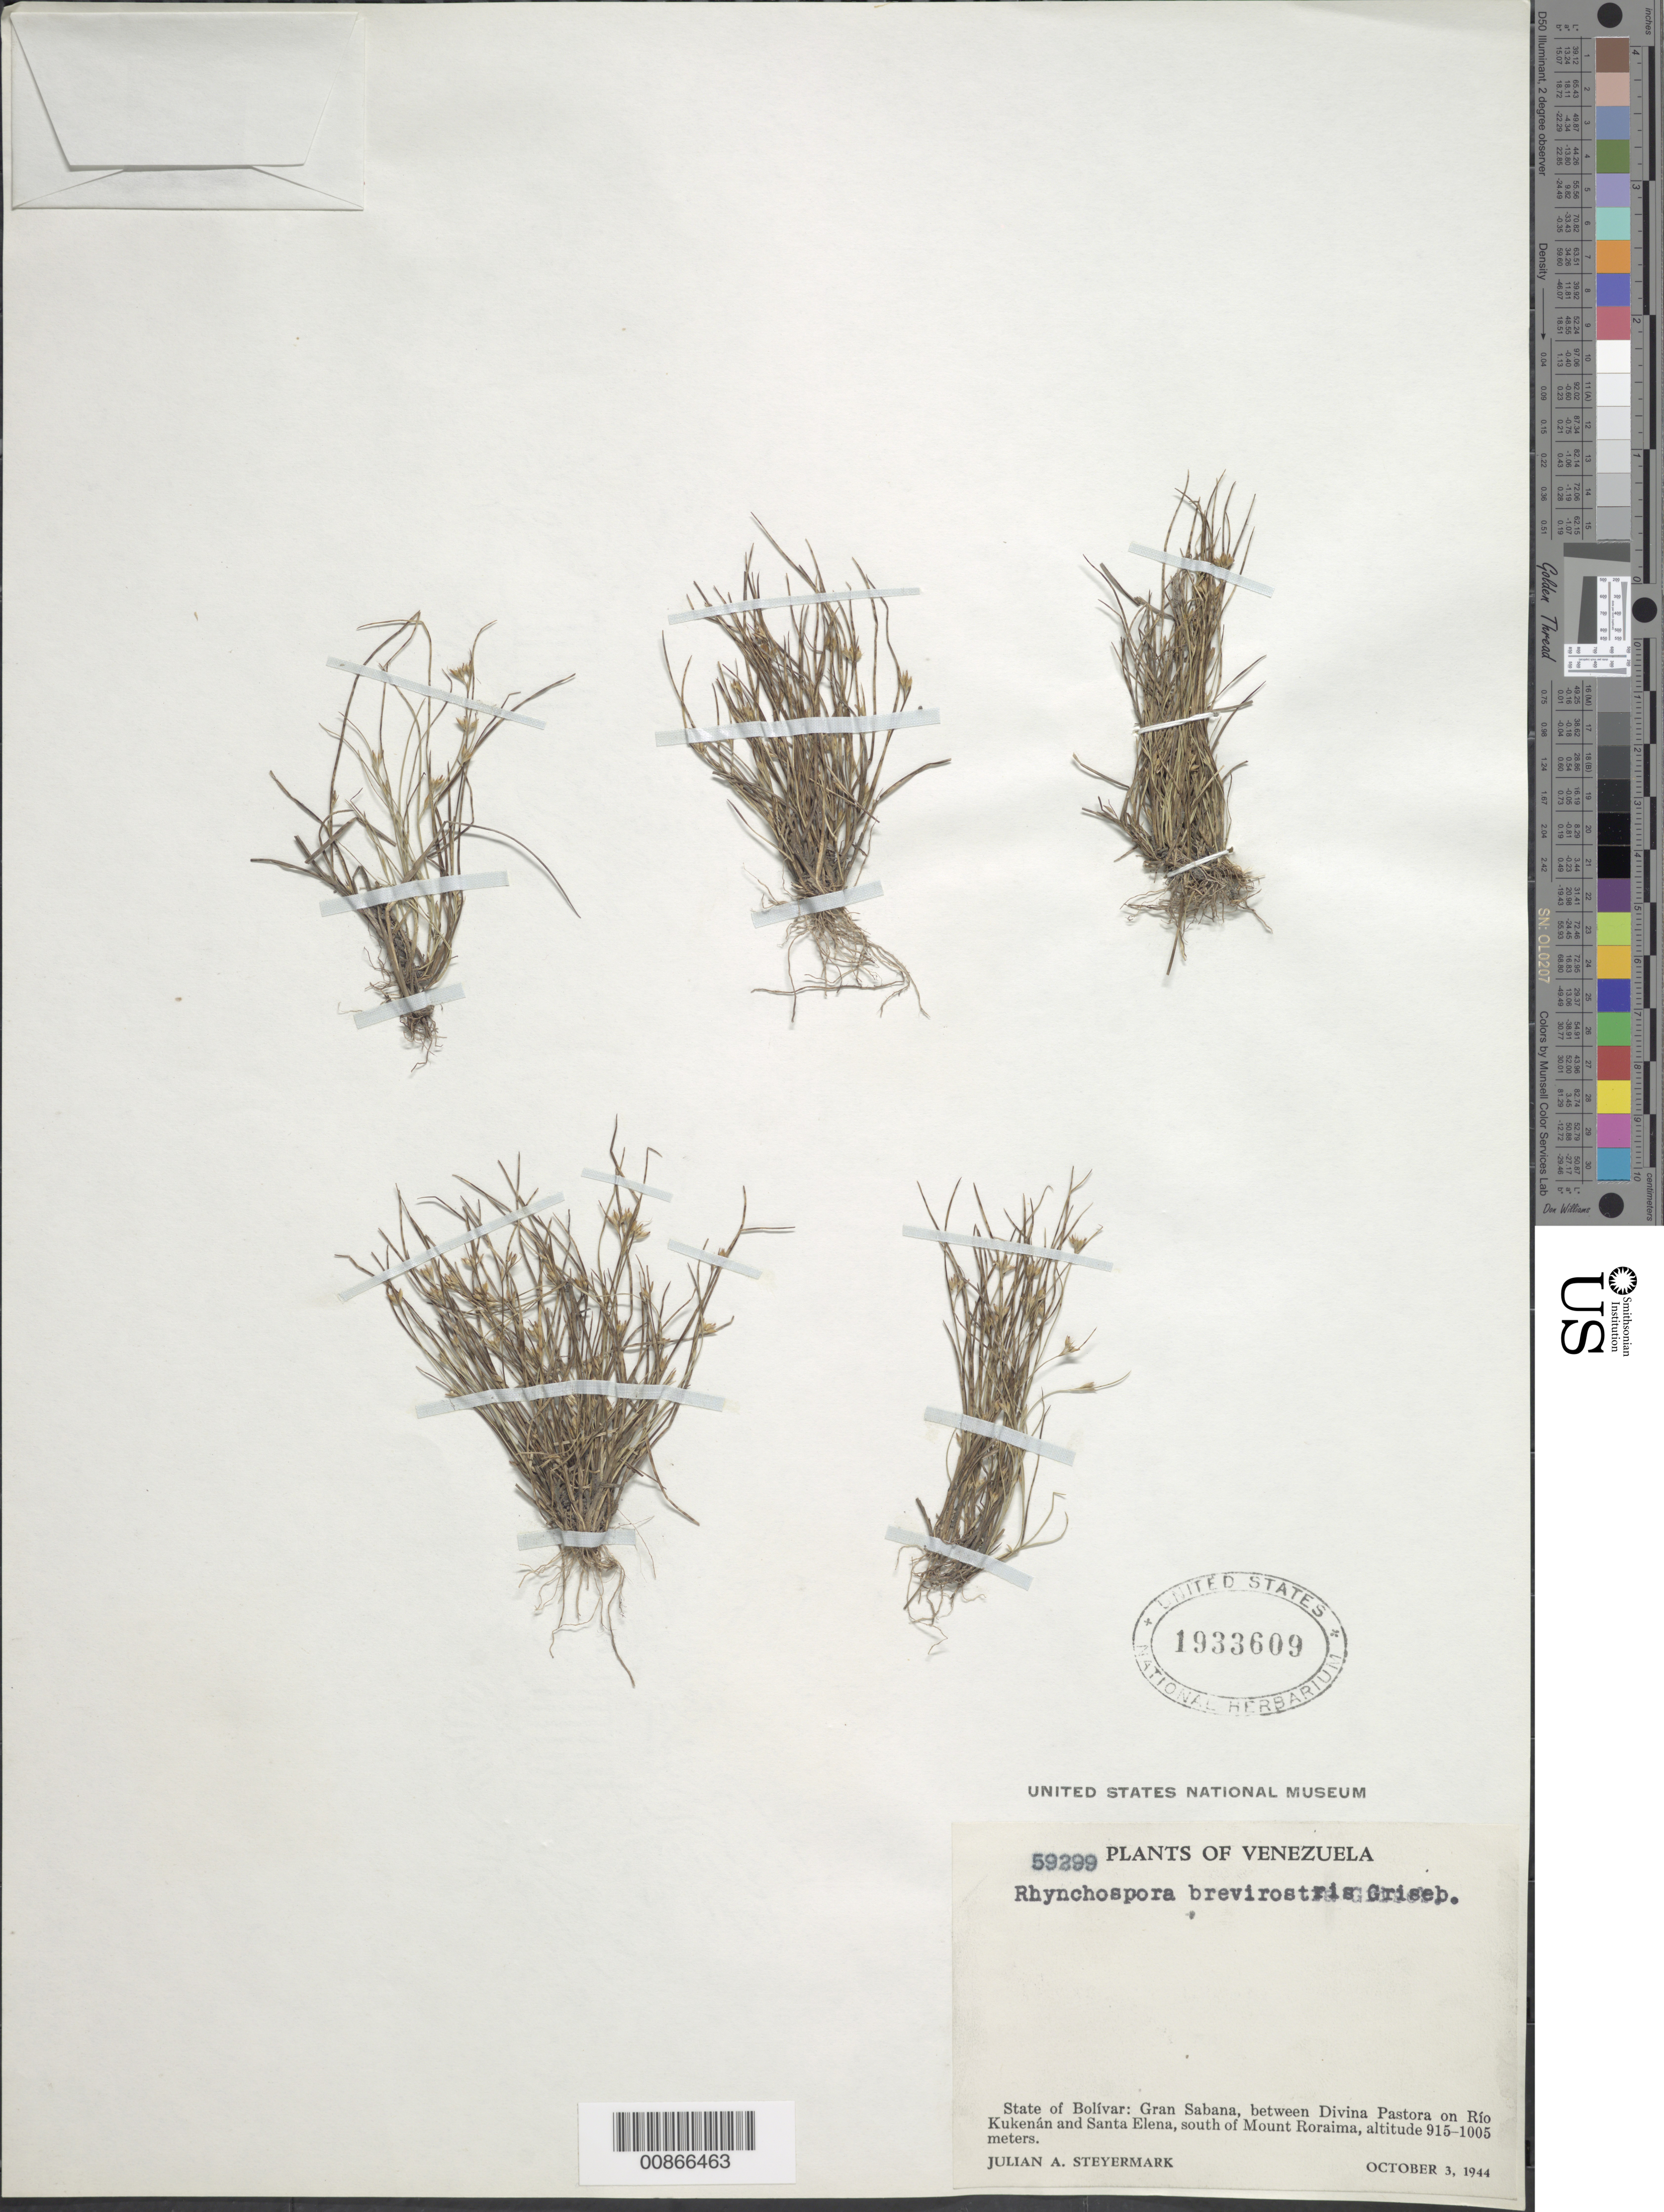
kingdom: Plantae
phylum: Tracheophyta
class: Liliopsida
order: Poales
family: Cyperaceae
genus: Rhynchospora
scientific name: Rhynchospora brevirostris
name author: Griseb.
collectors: J. Steyermark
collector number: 59299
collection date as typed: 3-Oct-44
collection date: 1944-10-03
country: Venezuela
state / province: Bolívar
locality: Gran Sabana, between Divina Pastora on Río Kukenán and Santa Elena, south of Mount Roraima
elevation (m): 915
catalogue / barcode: US 1933609